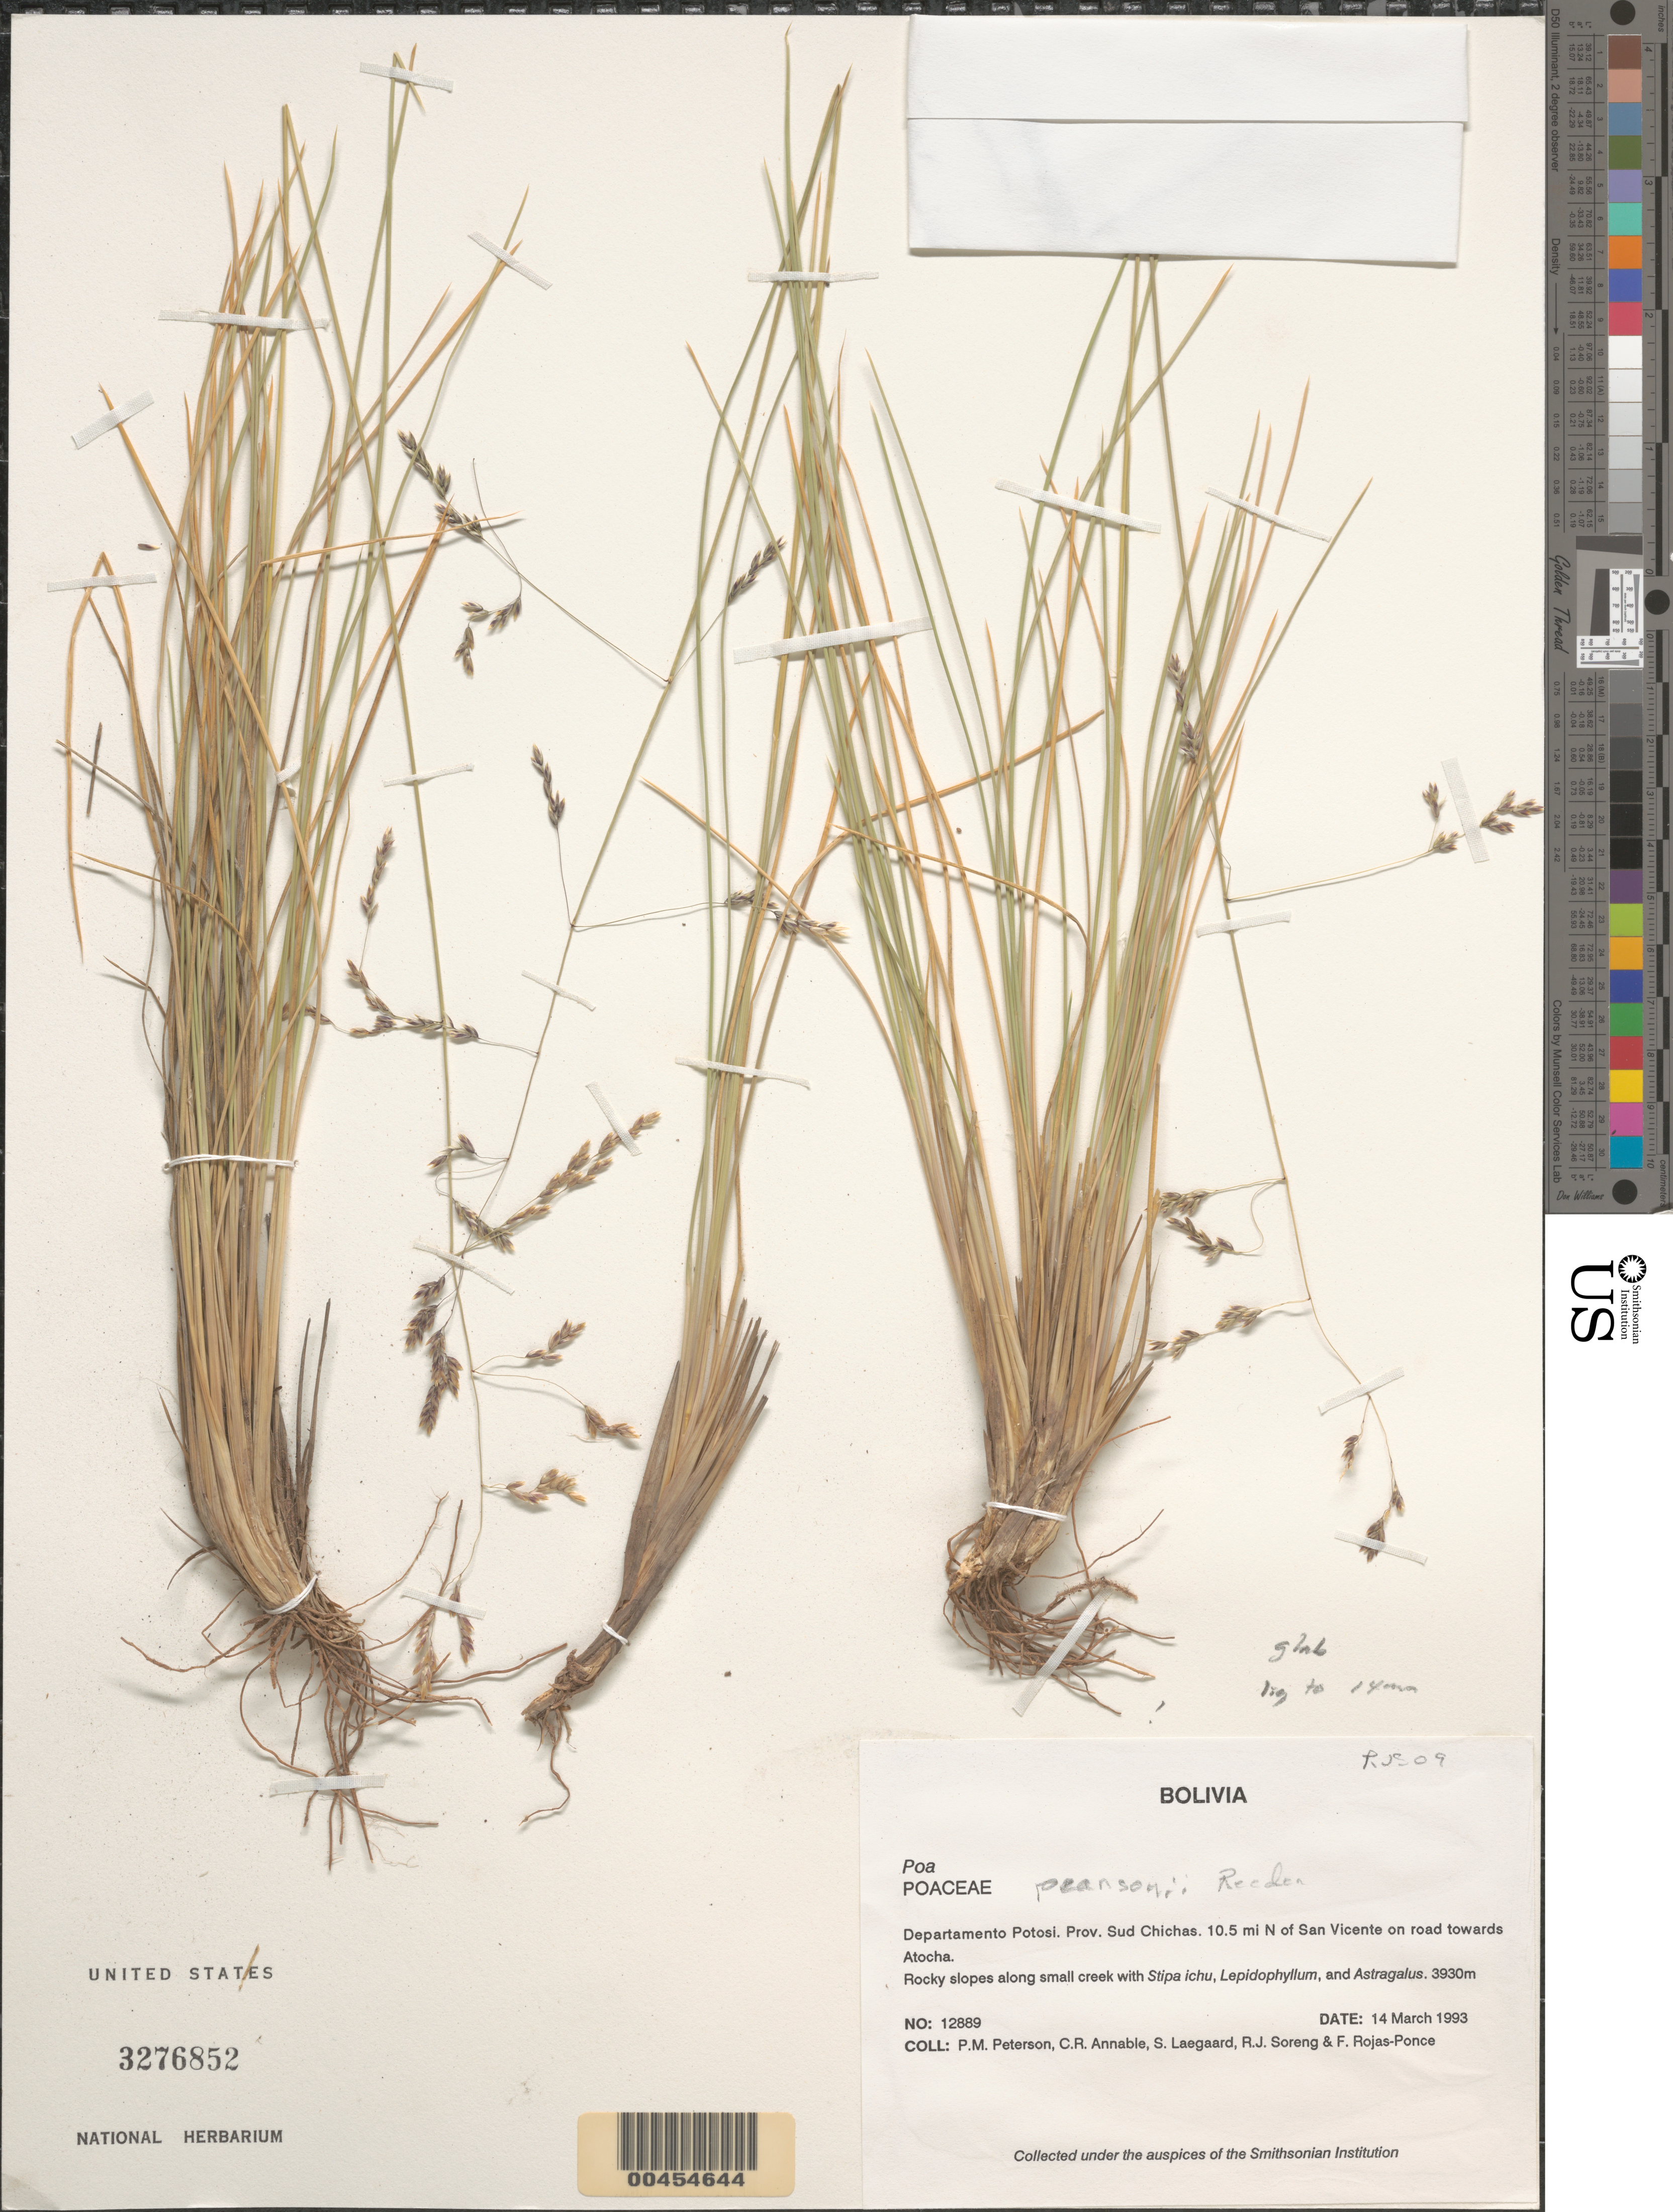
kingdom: Plantae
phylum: Tracheophyta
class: Liliopsida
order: Poales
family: Poaceae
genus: Poa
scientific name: Poa sp.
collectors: P. M. Peterson, C. R. Annable, S. Lægaard, R. J. Soreng & F. Rojas-Ponce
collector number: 12889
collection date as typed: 14 Mar 1993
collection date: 1993-03-14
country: Bolivia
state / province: Potosí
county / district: Sud Chichas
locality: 10.5 mi N of San Vicente on road towards Atocha.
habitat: Rocky slopes along small creek with Stipa ichu, Lepidophyllum, and Astragalus.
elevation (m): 3930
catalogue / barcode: US 3276852